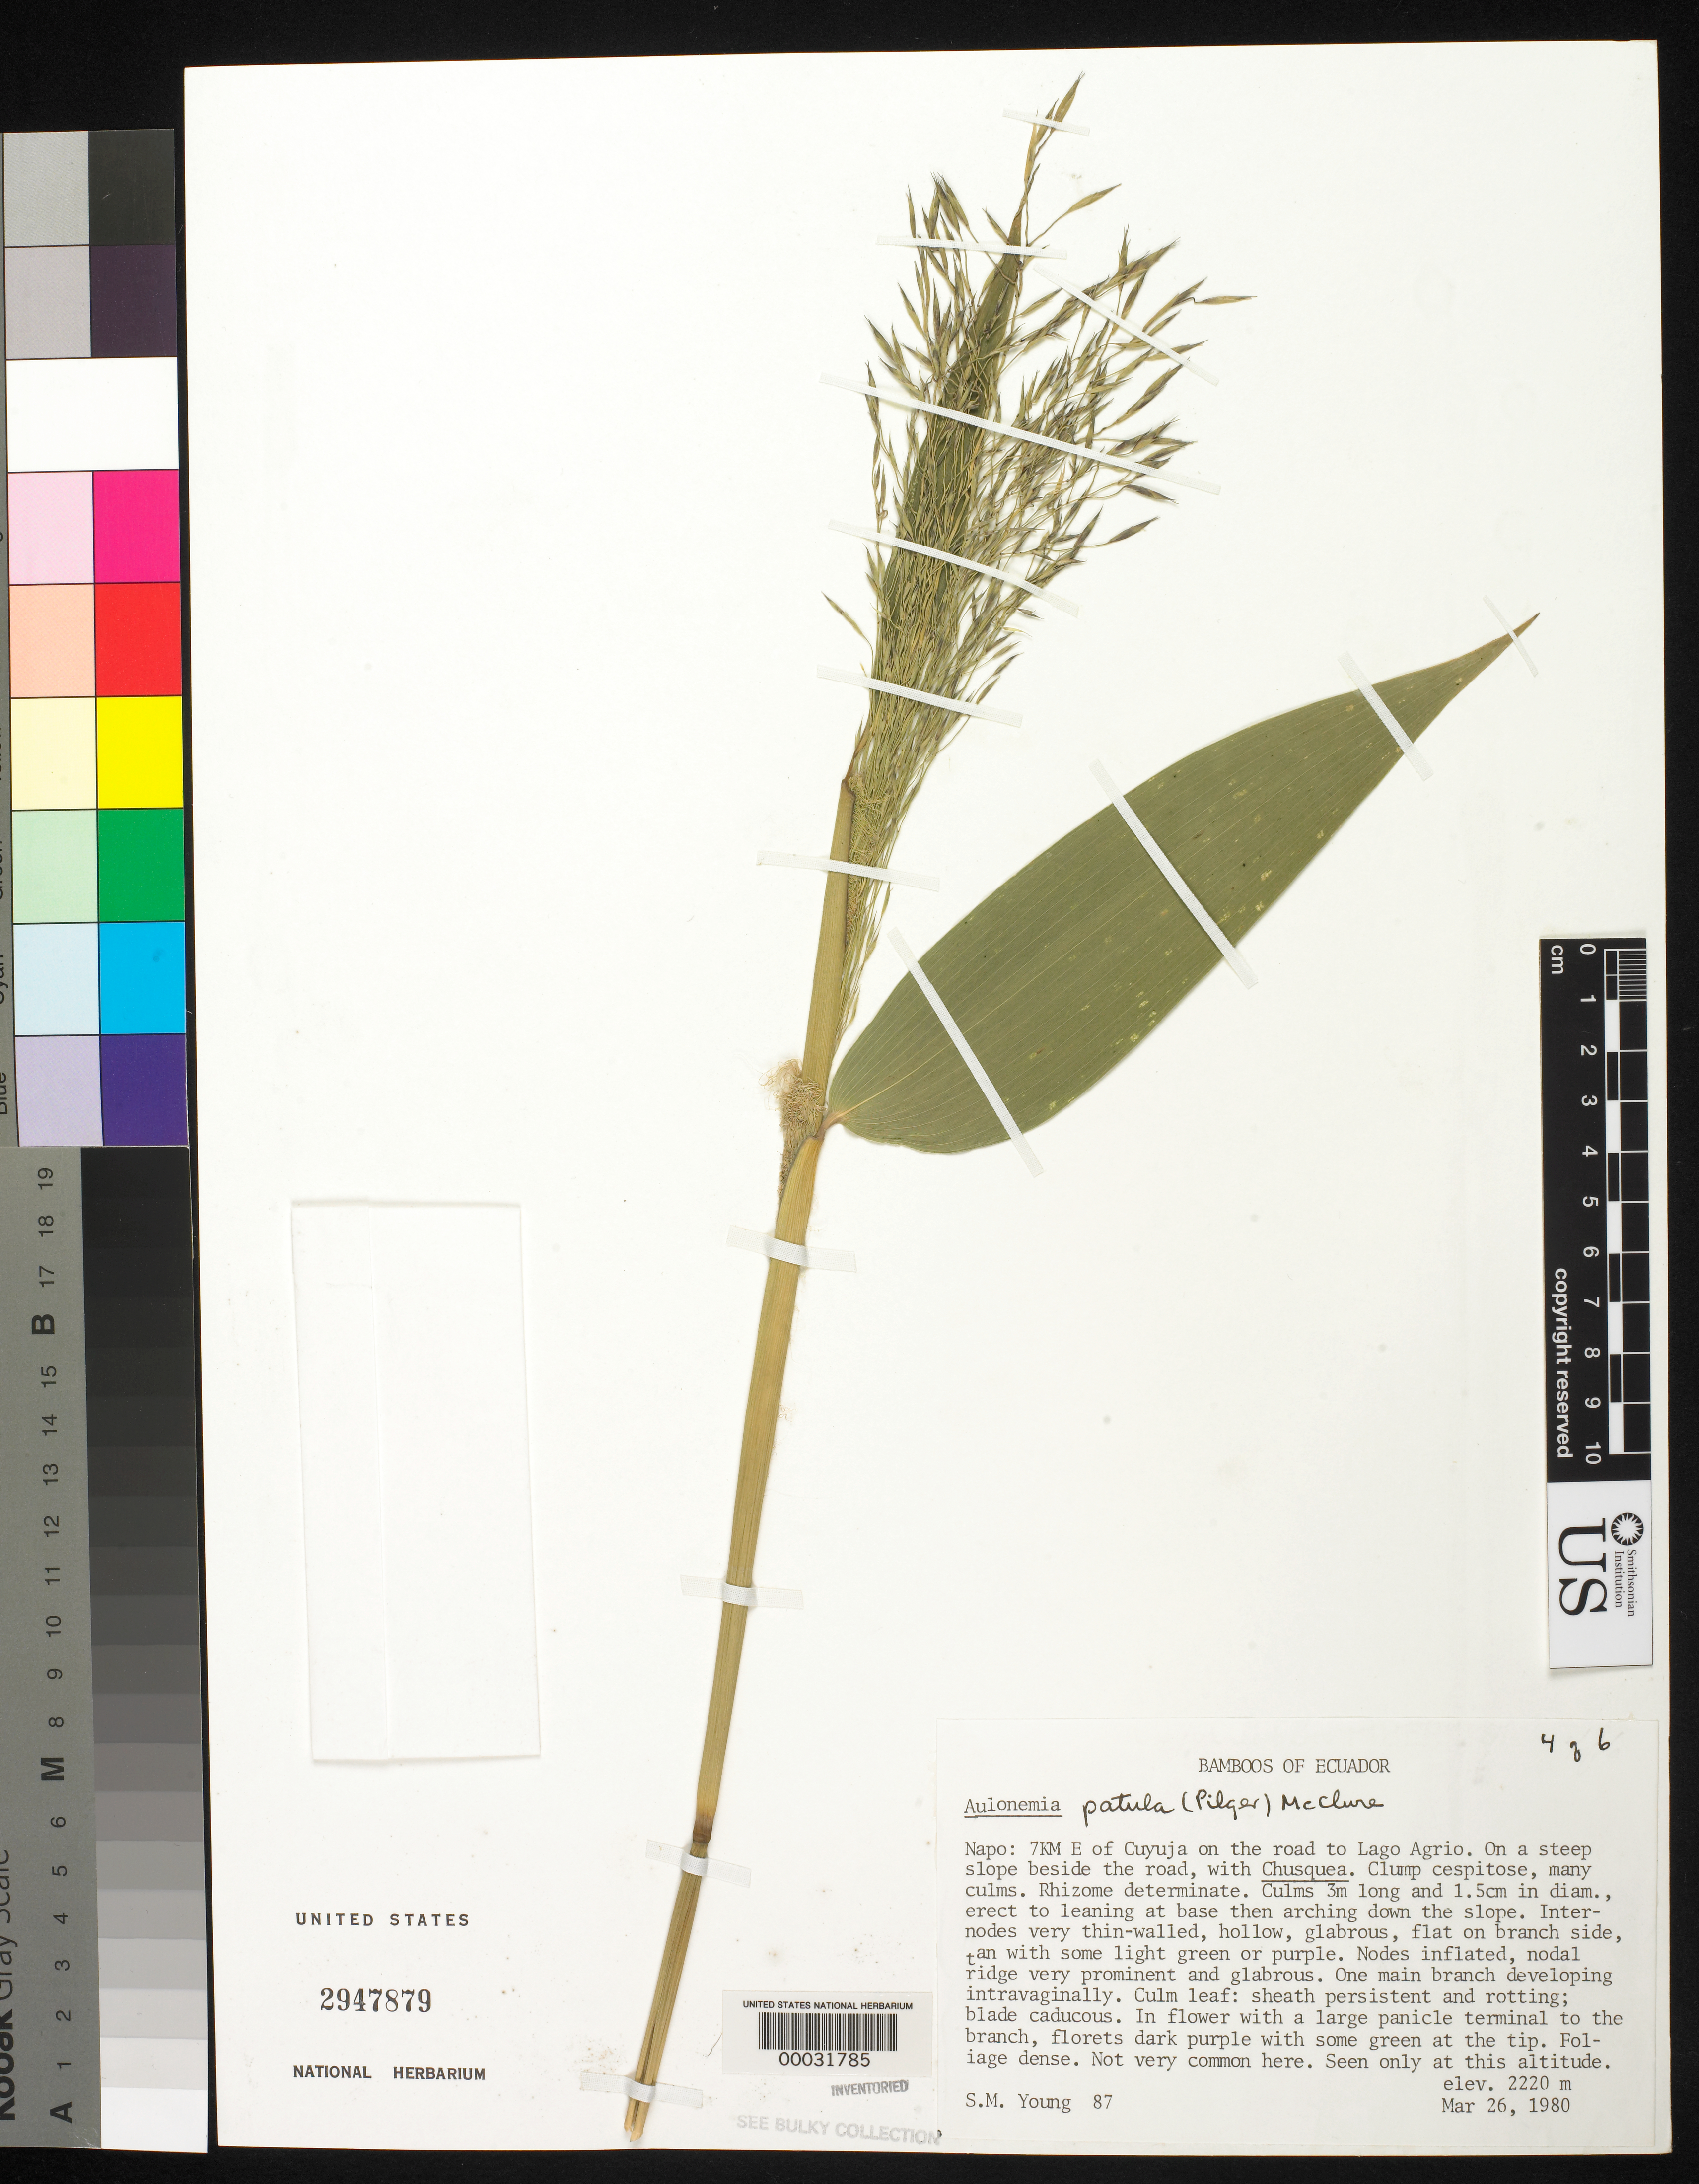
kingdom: Plantae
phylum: Tracheophyta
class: Liliopsida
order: Poales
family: Poaceae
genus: Aulonemia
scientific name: Aulonemia patula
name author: (Pilg.) McClure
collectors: S. Young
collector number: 87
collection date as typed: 26 Mar 1980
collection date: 1980-03-26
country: Ecuador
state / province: Napo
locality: Cuyuja, lago agRio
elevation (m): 2220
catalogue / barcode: US 2947879